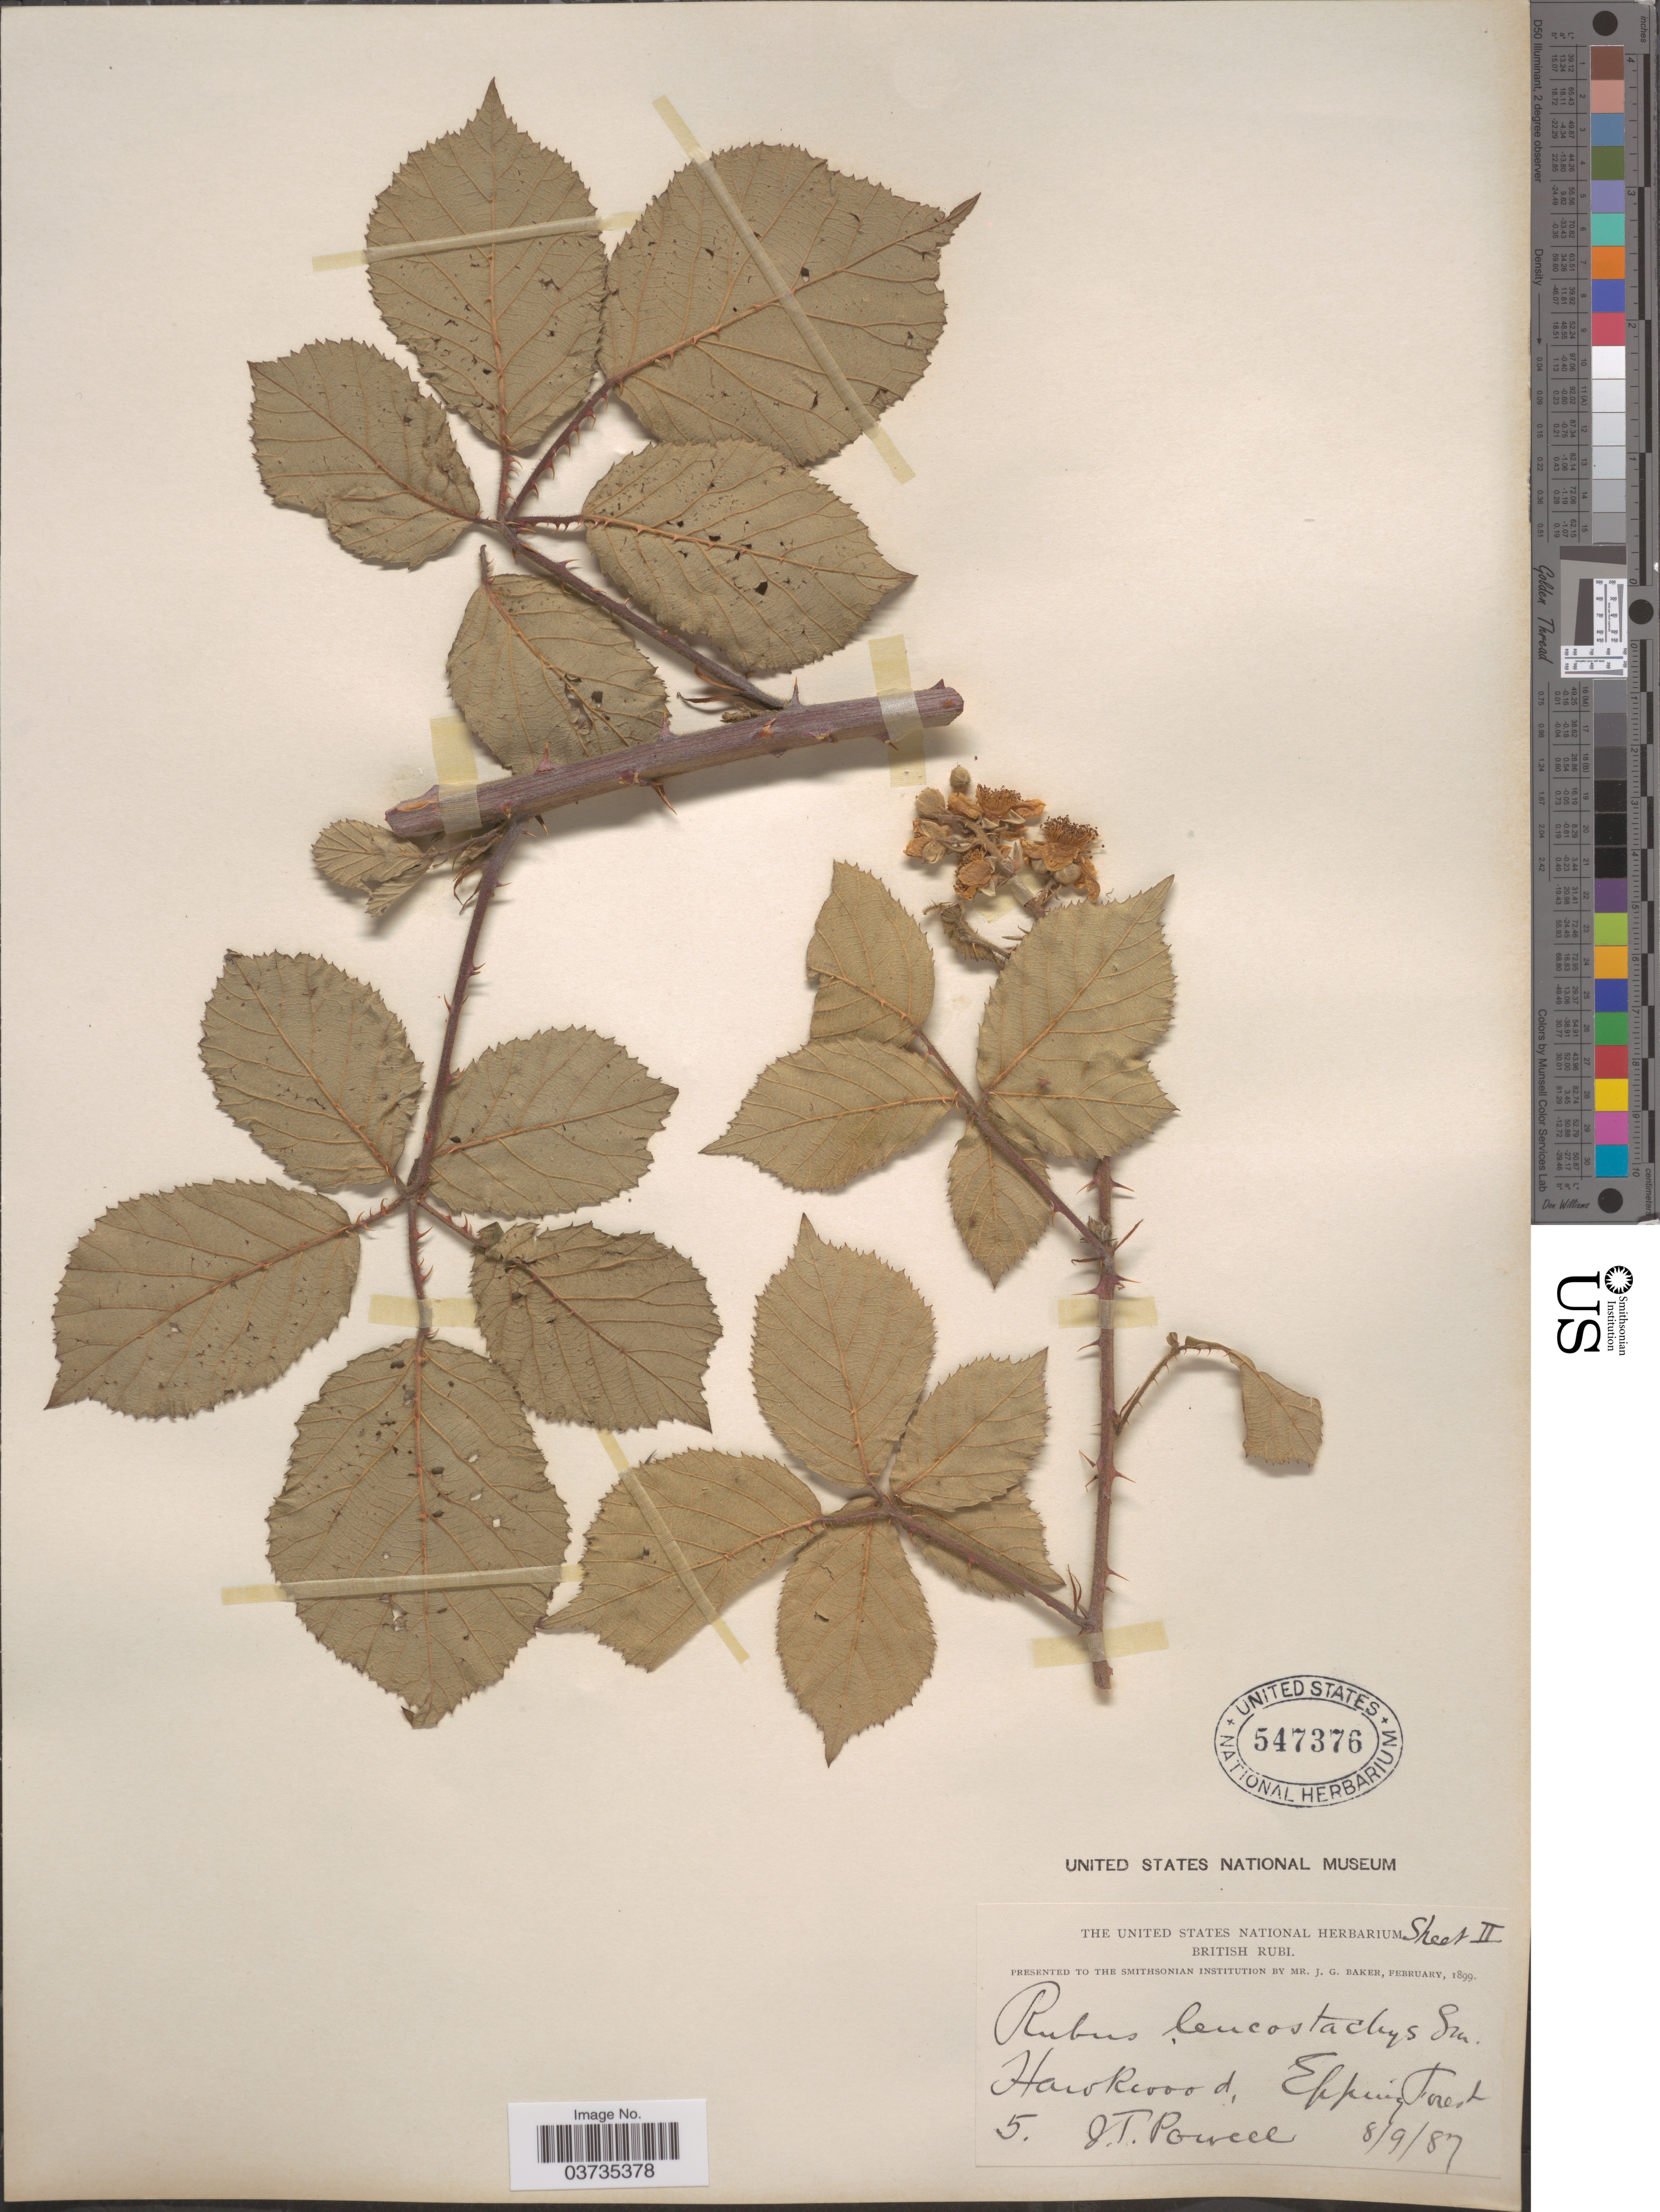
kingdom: Plantae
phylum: Tracheophyta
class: Magnoliopsida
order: Rosales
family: Rosaceae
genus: Rubus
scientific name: Rubus vestitus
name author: Weihe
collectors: J. Powell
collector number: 5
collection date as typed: Transcribed d/m/y: 8/9/87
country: United Kingdom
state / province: England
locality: Hawkwood, Epping Forest.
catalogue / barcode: US 547376